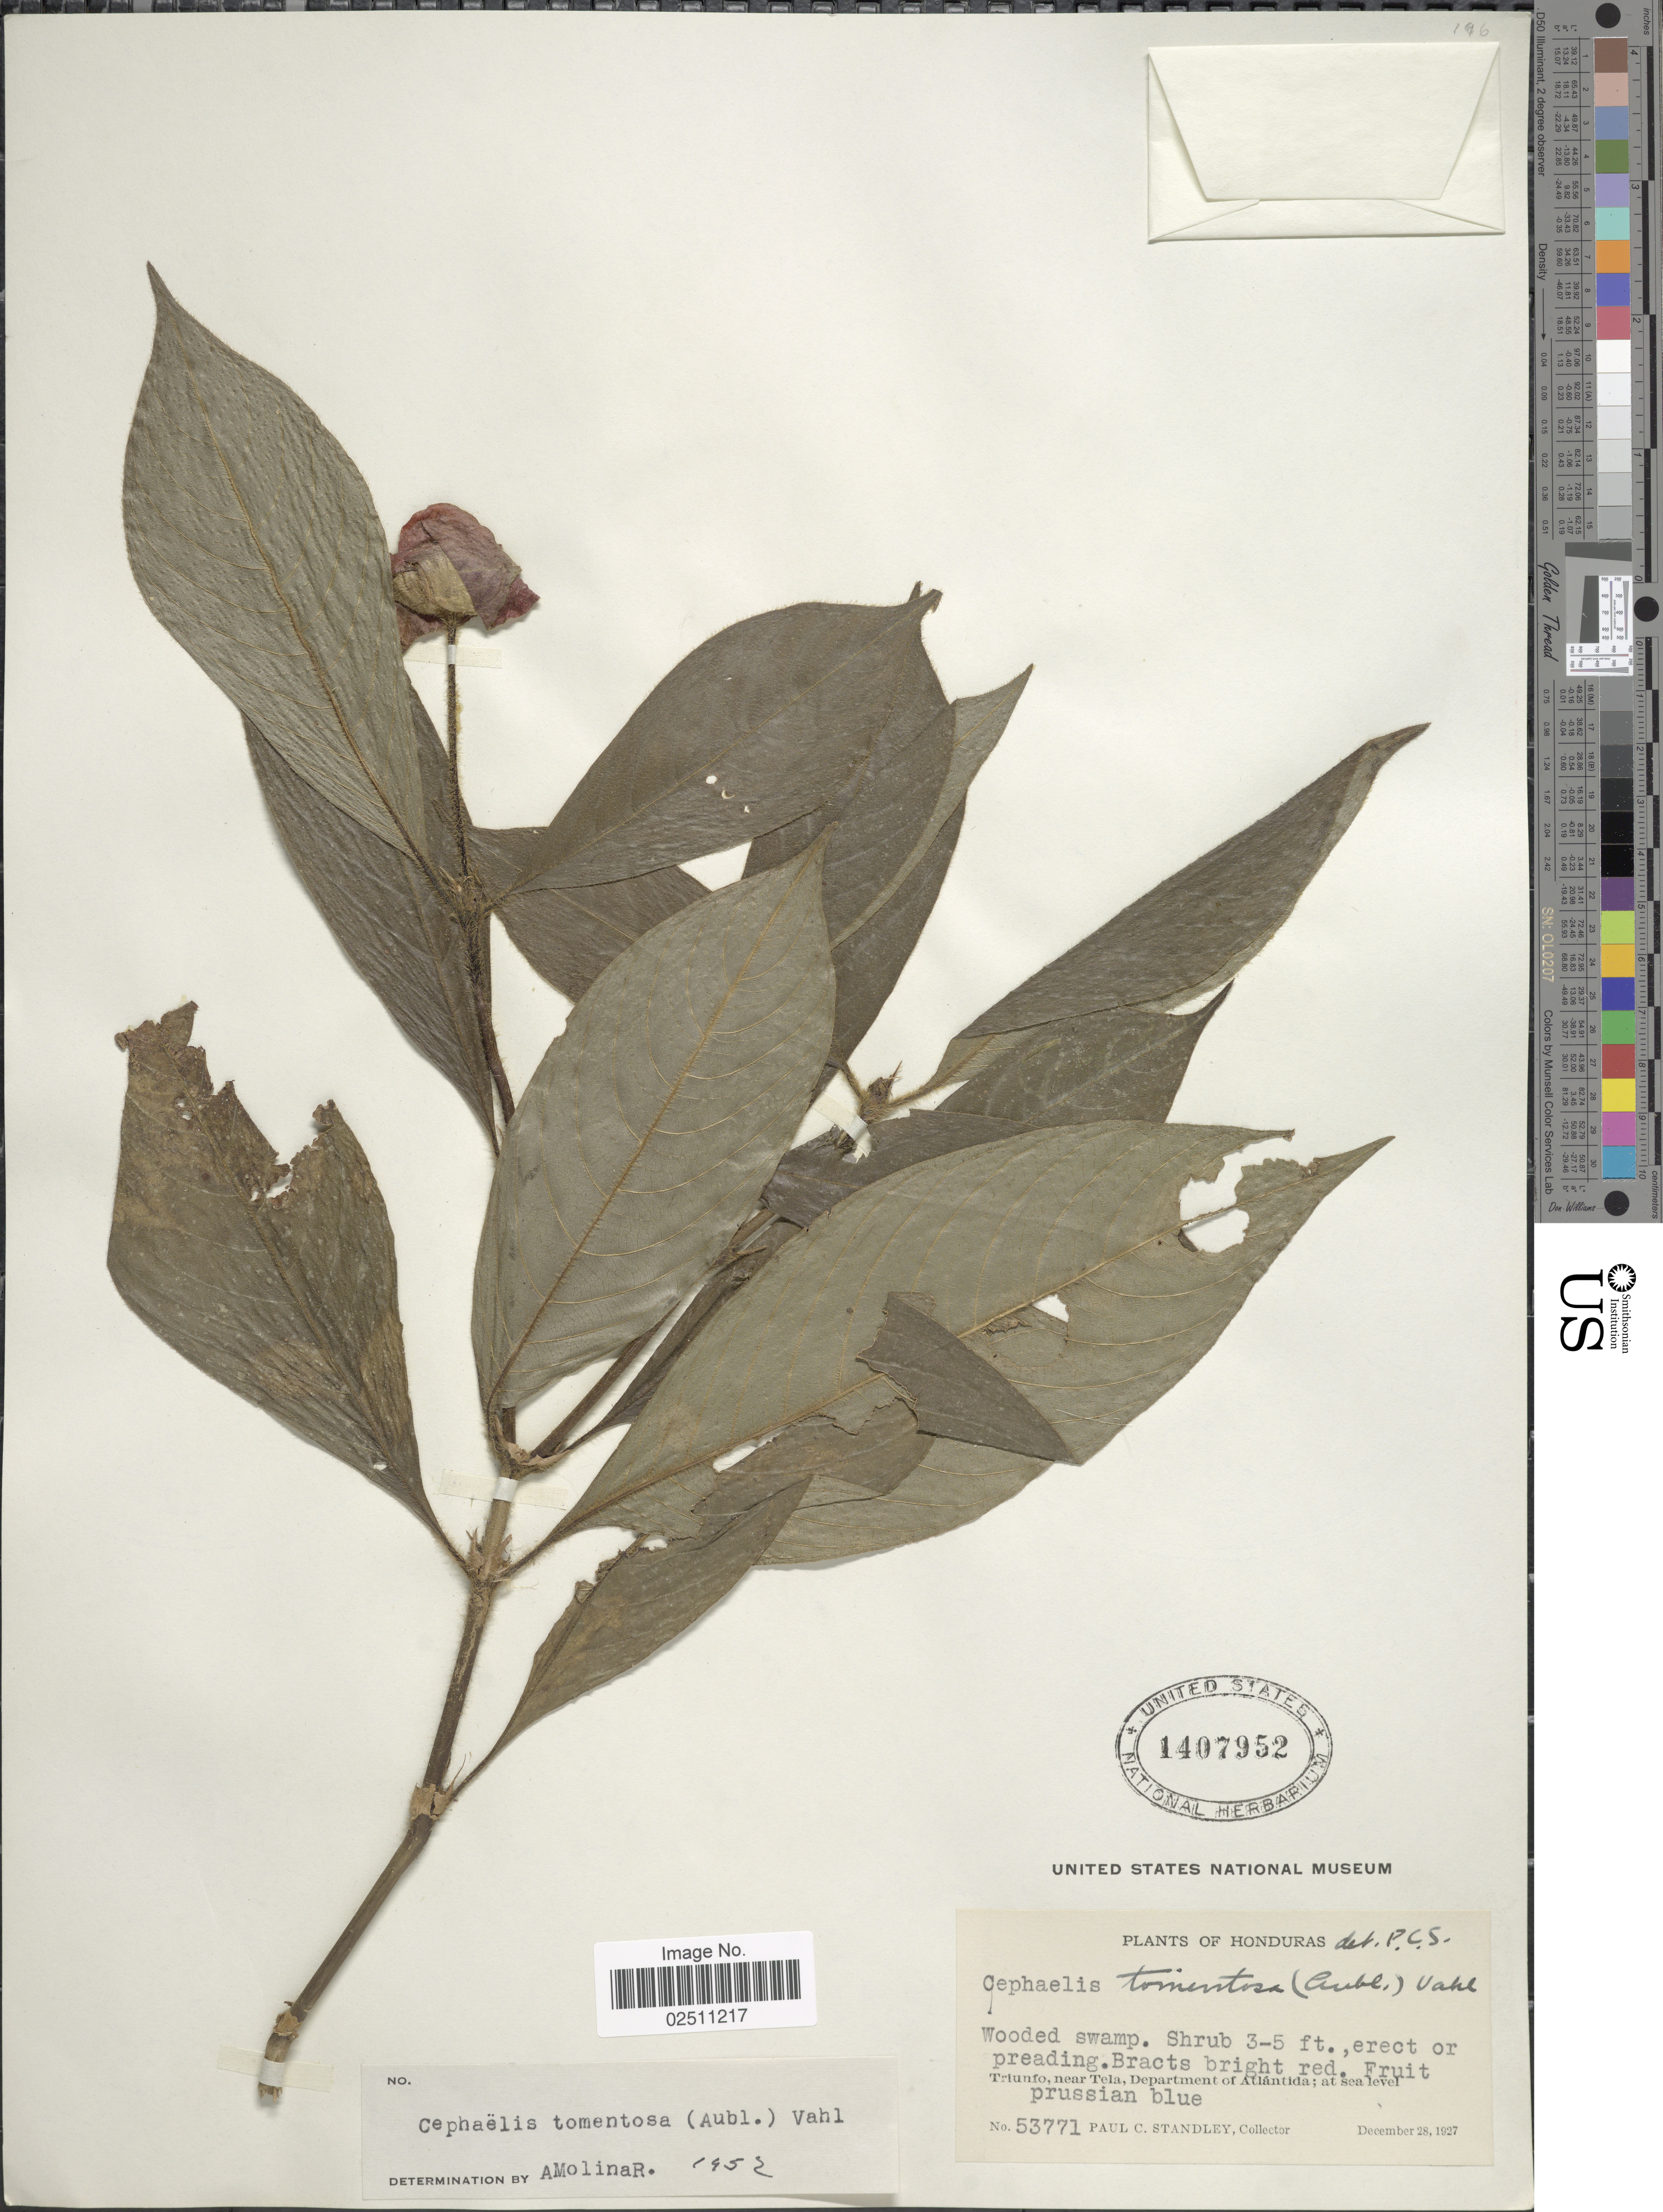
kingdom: Plantae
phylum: Tracheophyta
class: Magnoliopsida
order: Gentianales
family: Rubiaceae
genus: Psychotria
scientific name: Psychotria poeppigiana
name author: Müll. Arg.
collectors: P. C. Standley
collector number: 53771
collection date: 1927-12-28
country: Honduras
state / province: Atlántida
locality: Triunfo, near Tela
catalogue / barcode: US 1407952